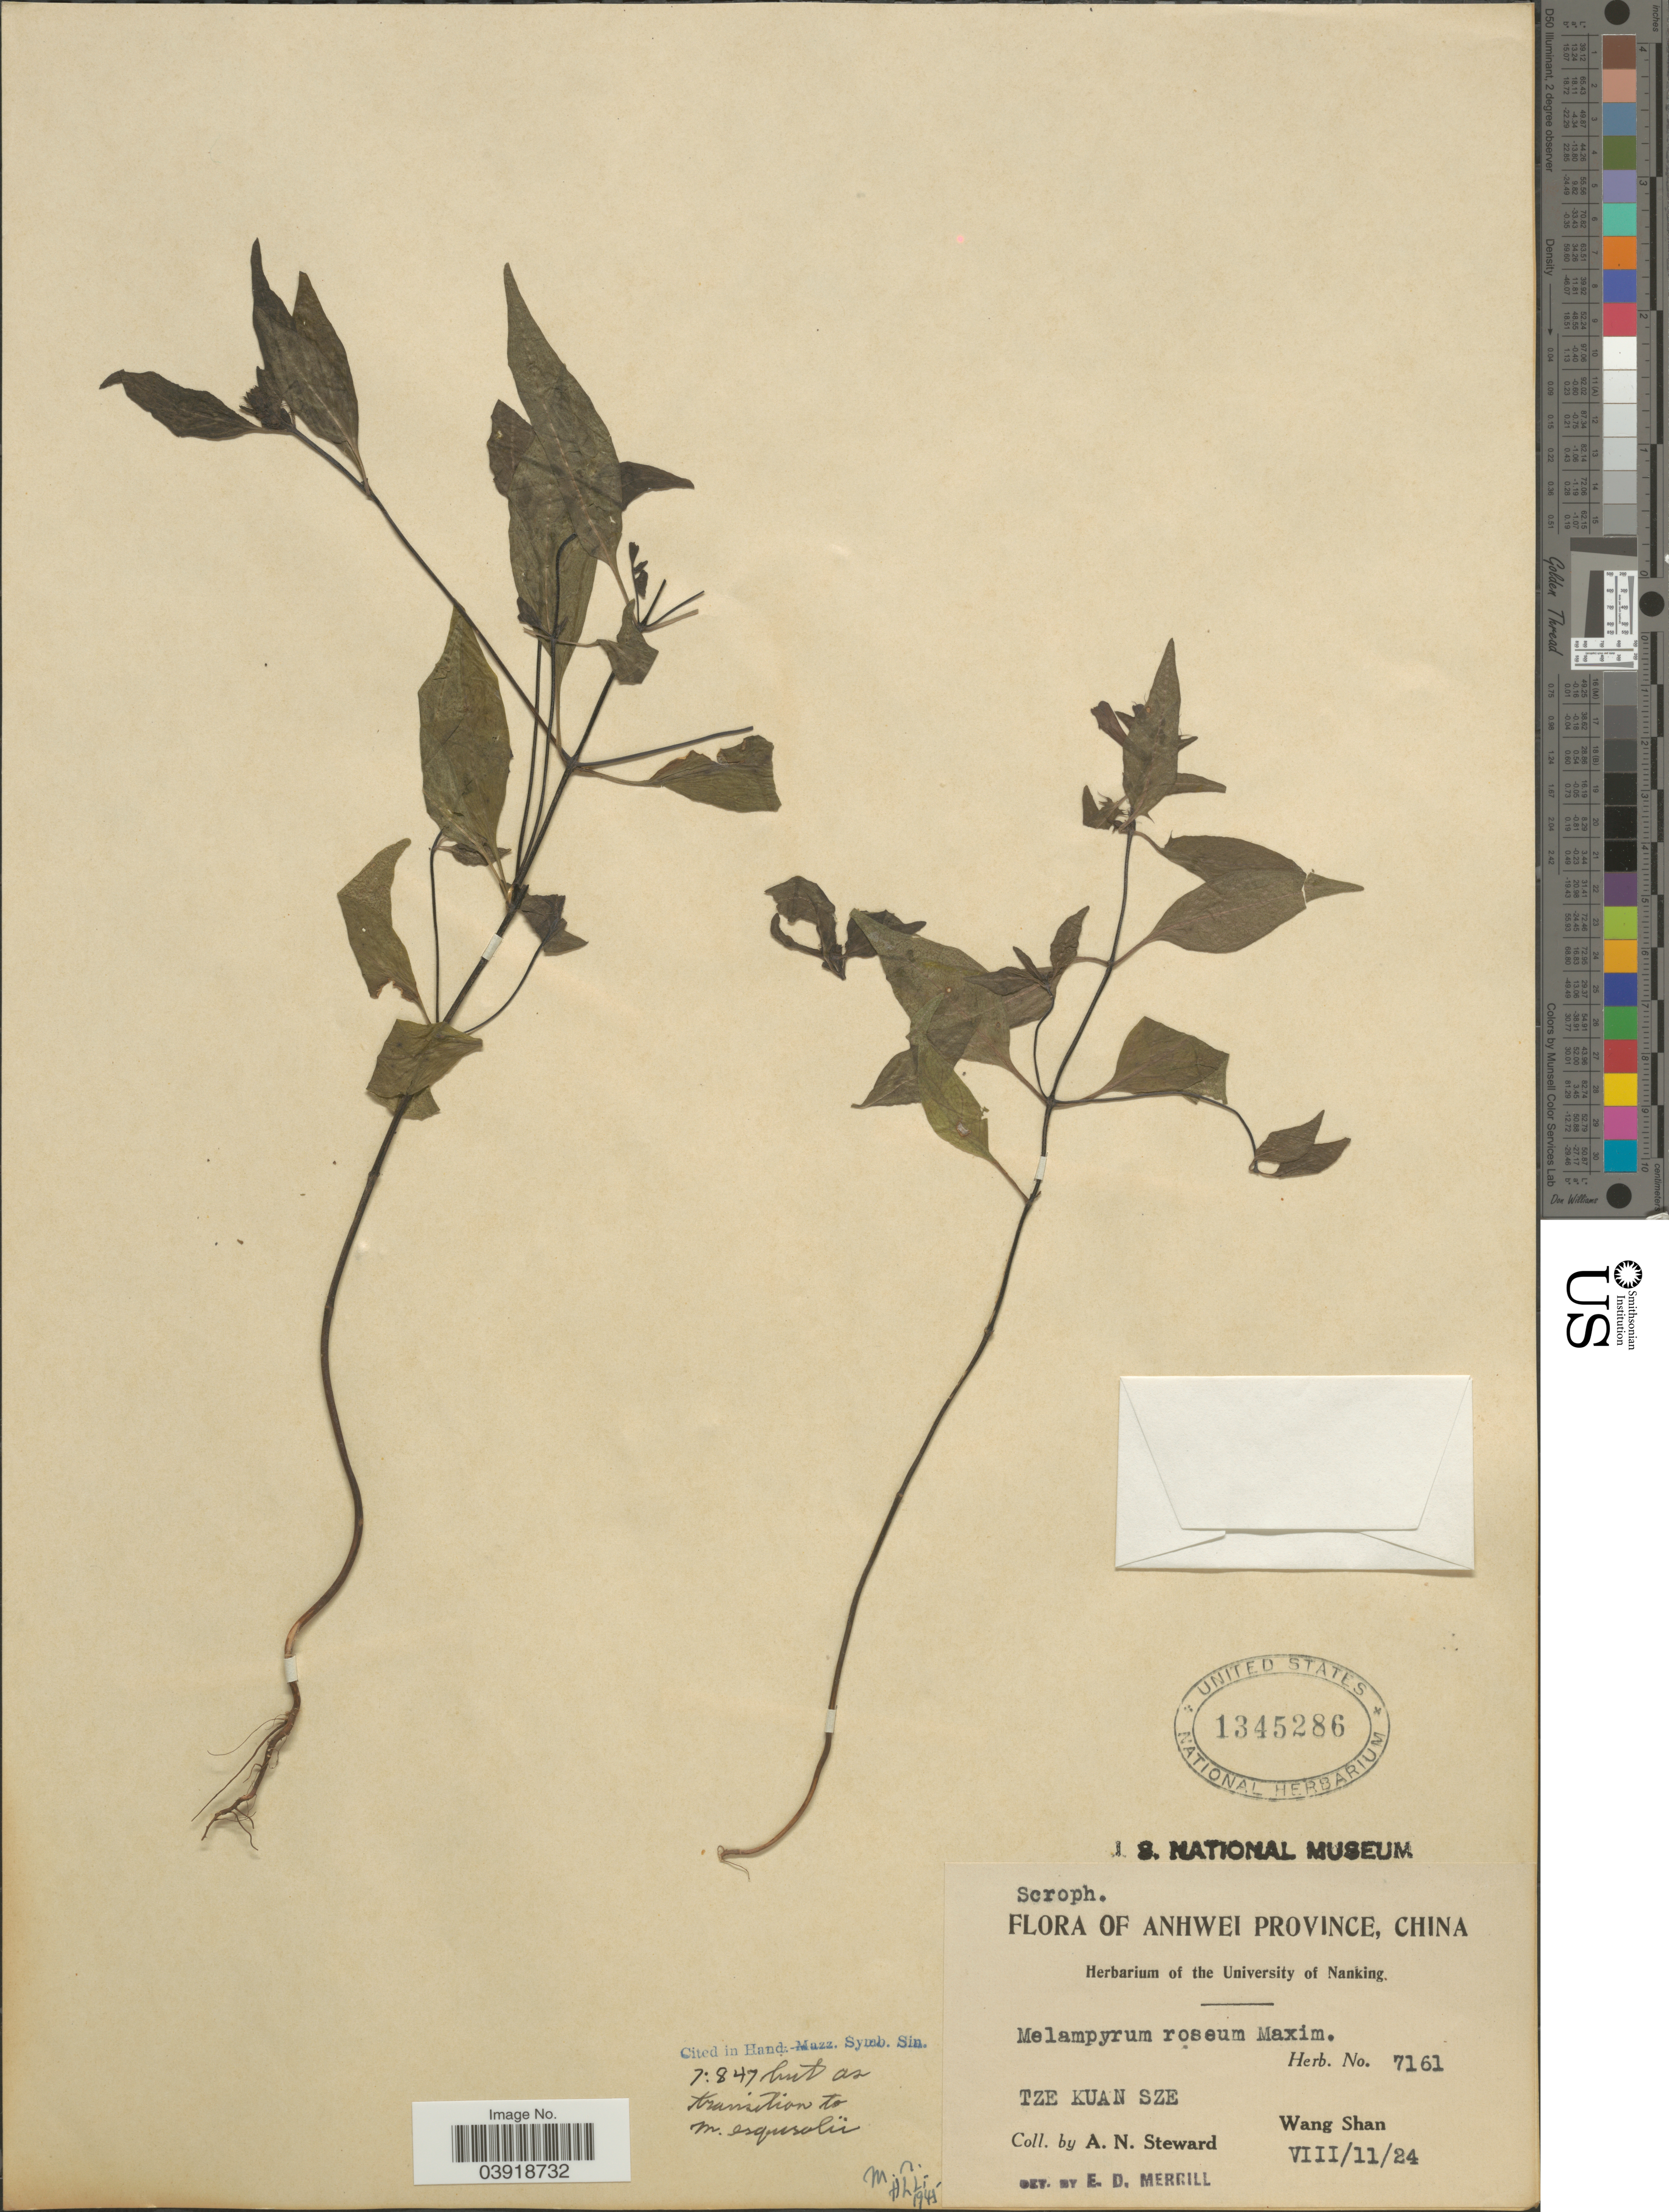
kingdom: Plantae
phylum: Tracheophyta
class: Magnoliopsida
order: Lamiales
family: Orobanchaceae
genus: Melampyrum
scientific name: Melampyrum roseum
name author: Maxim.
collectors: A. N. Steward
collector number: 7161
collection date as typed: Transcribed d/m/y: 11/8/24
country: China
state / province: Anhui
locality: Anhwei Province. Tze Kuan Sze, Wang Shan.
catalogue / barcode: US 1345286